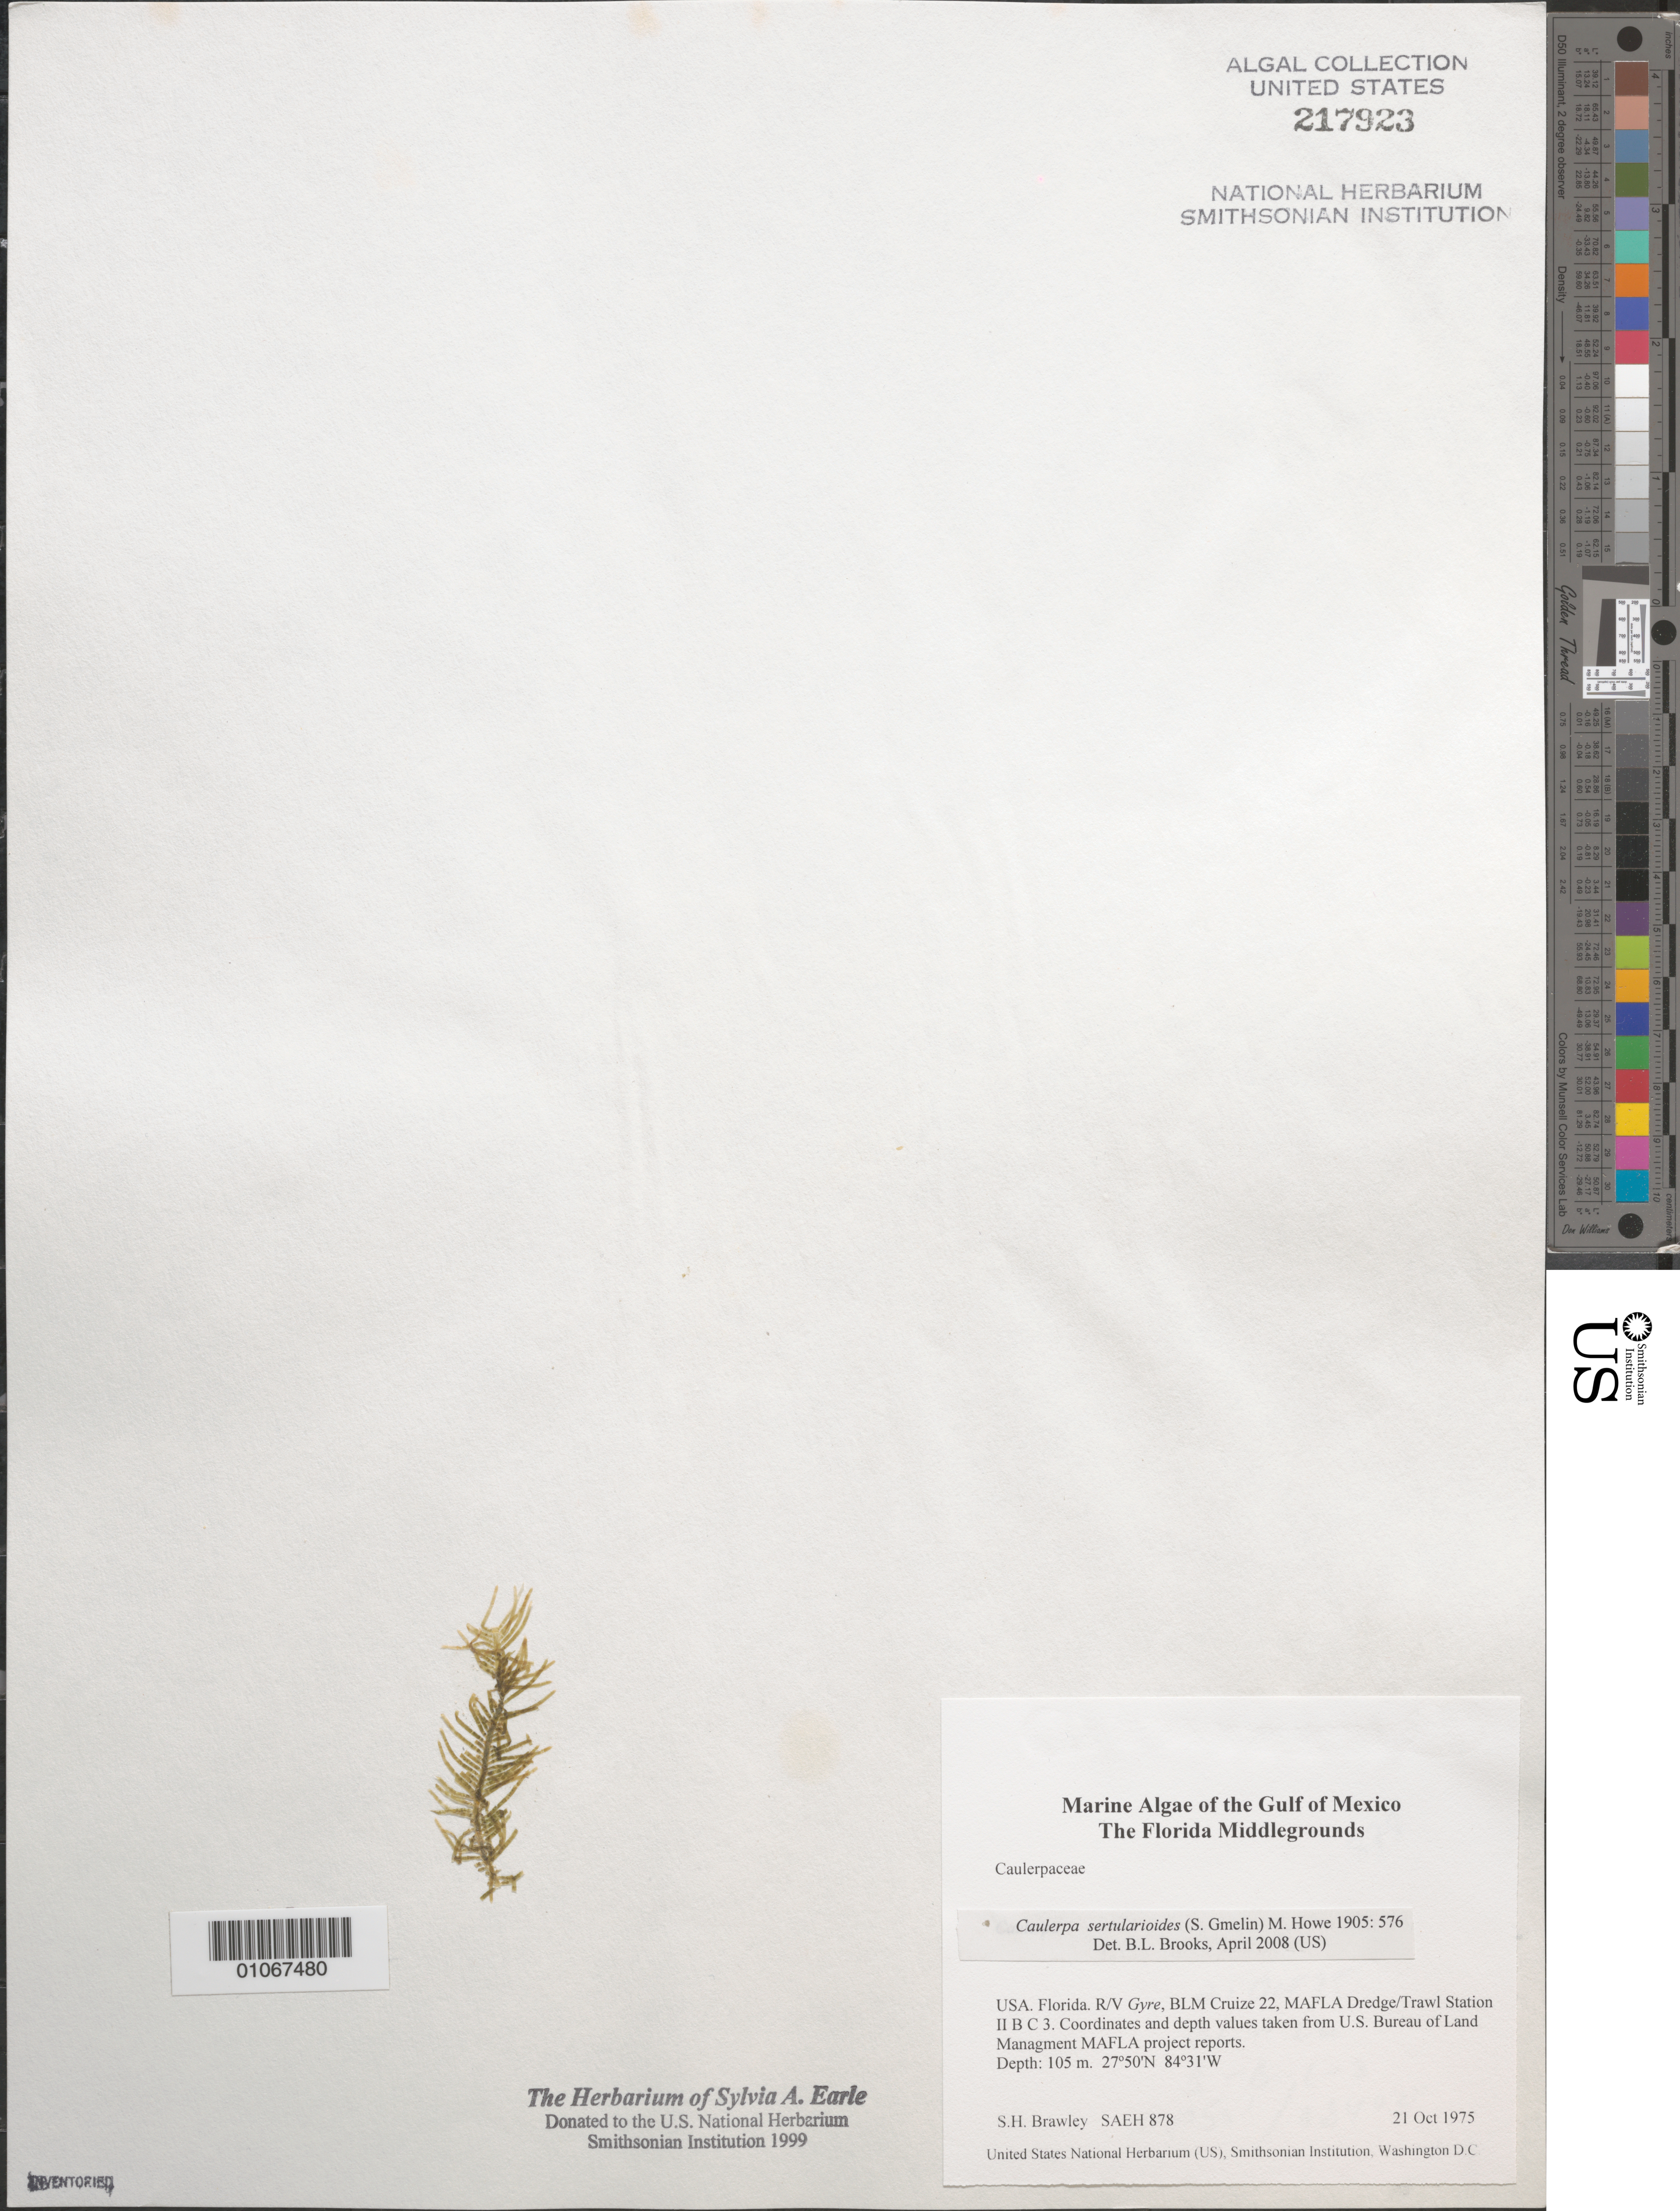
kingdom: Plantae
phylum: Chlorophyta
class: Ulvophyceae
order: Bryopsidales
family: Caulerpaceae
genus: Caulerpa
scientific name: Caulerpa sertularioides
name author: (S.G. Gmel.) M. Howe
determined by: Brooks, B. L., (BOT), Smithsonian Institution - National Museum of Natural History (UNITED STATES)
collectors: S. Brawley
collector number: SAEH 878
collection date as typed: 21 Oct 1975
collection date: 1975-10-21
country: United States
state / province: Florida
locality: Gulf of Mexico, Florida Middle Grounds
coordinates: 27 50' N, 84 31' W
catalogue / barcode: US 217923